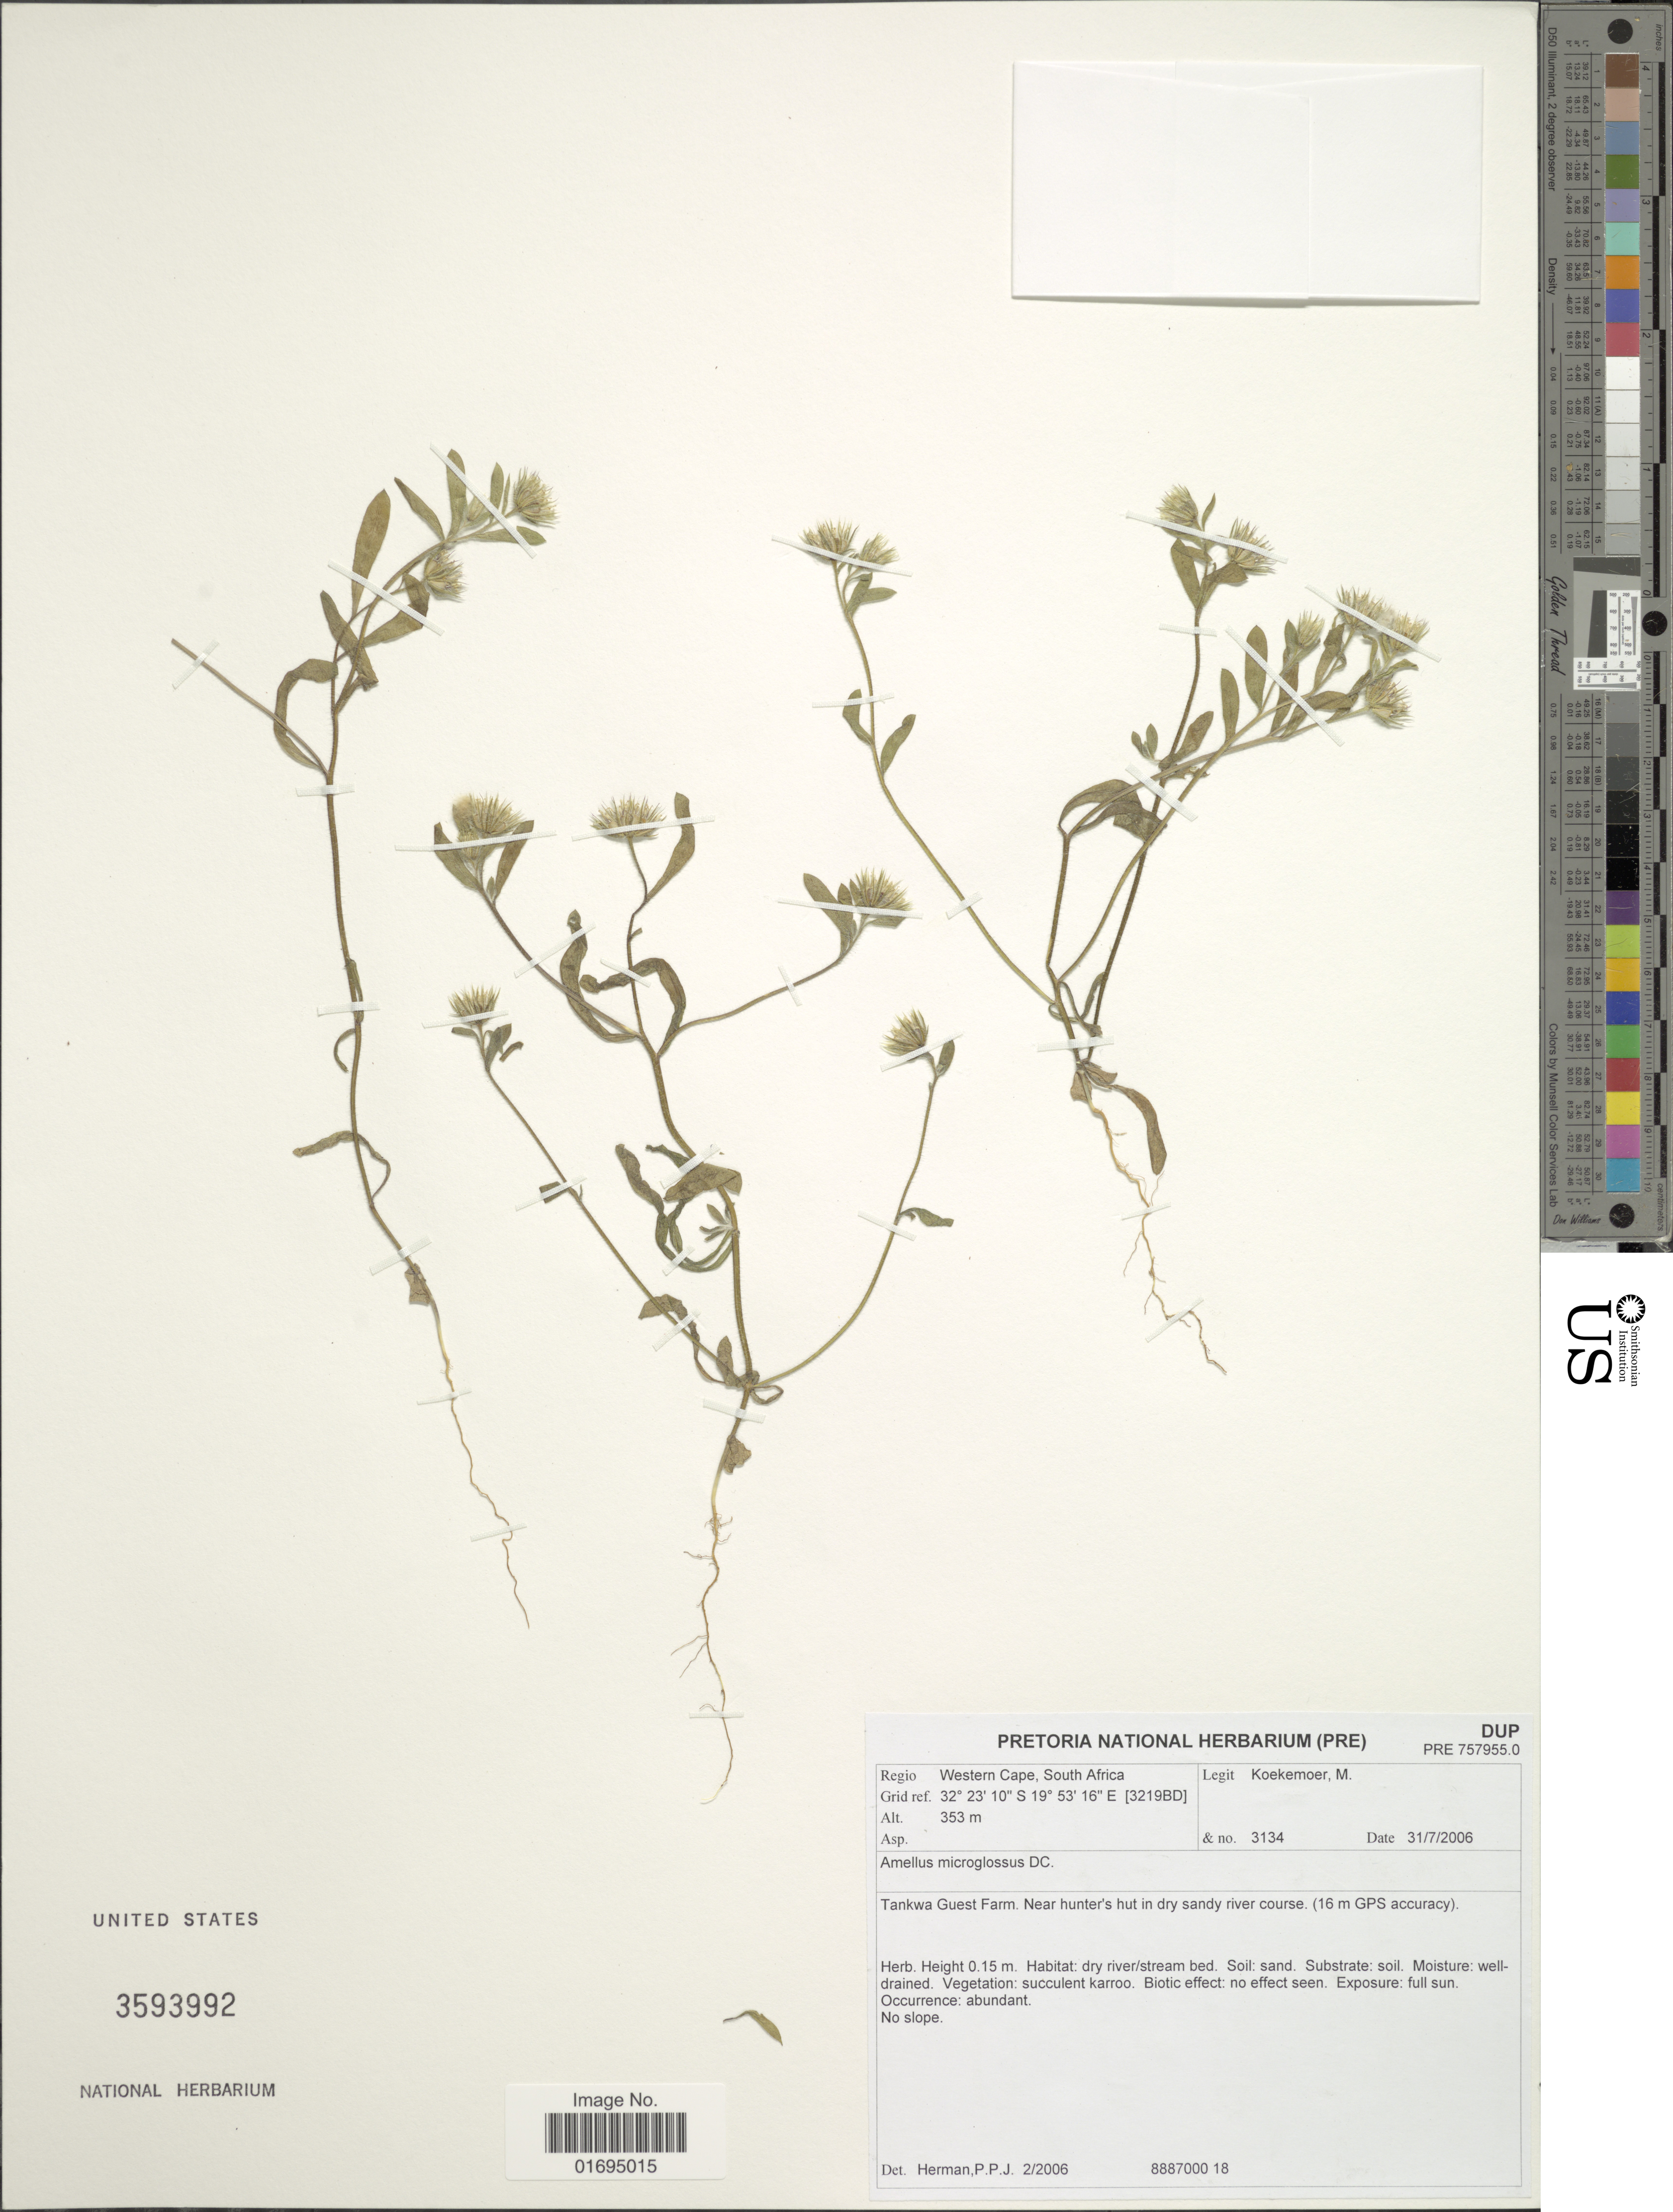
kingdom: Plantae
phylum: Tracheophyta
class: Magnoliopsida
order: Asterales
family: Asteraceae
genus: Amellus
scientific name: Amellus microglossus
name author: DC.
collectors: M. Koekemoer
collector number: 3134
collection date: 2006-07-31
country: South Africa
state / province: Western Cape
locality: Tankwa Guest Fram, near hunter's hut in dry sandy river course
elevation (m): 353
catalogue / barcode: US 3593992